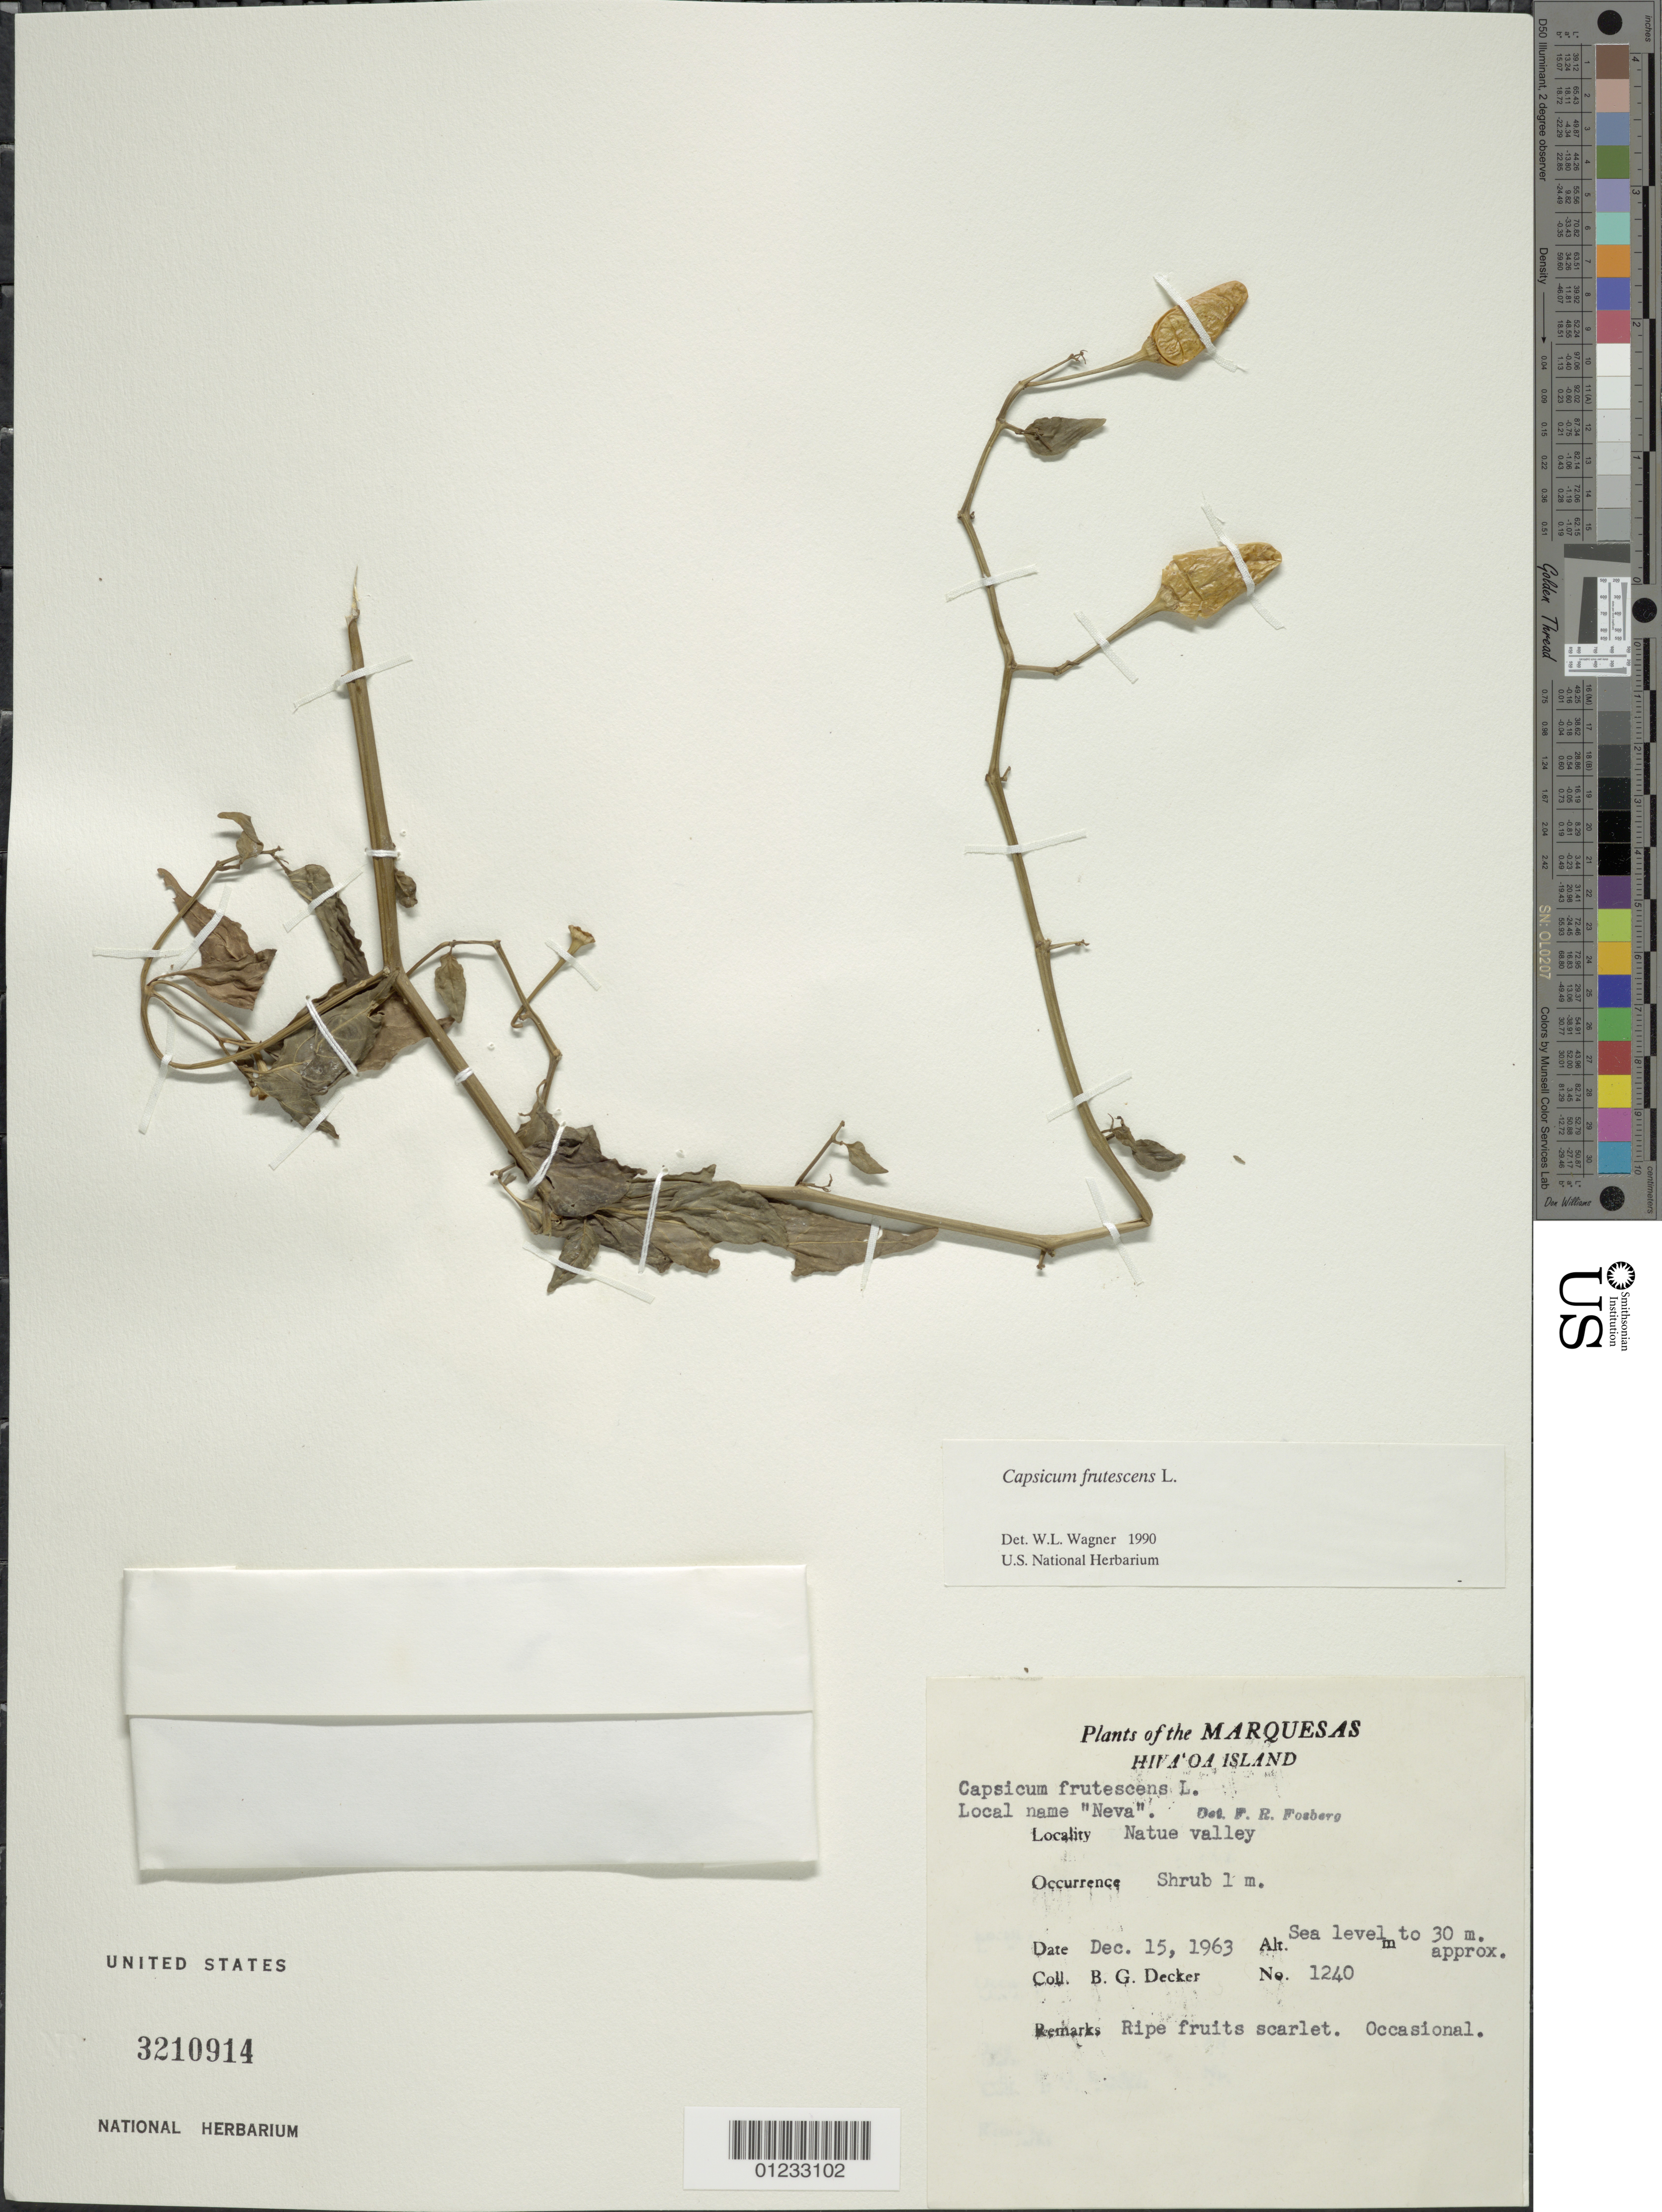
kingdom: Plantae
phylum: Tracheophyta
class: Magnoliopsida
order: Solanales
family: Solanaceae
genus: Capsicum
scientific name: Capsicum frutescens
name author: L.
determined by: Wagner, W. L., (BOT), Smithsonian Institution - National Museum of Natural History (UNITED STATES)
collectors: B. G. Decker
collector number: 1240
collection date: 1963-12-15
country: French Polynesia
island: Hiva Oa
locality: Natue Valley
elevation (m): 0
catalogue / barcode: US 3210914